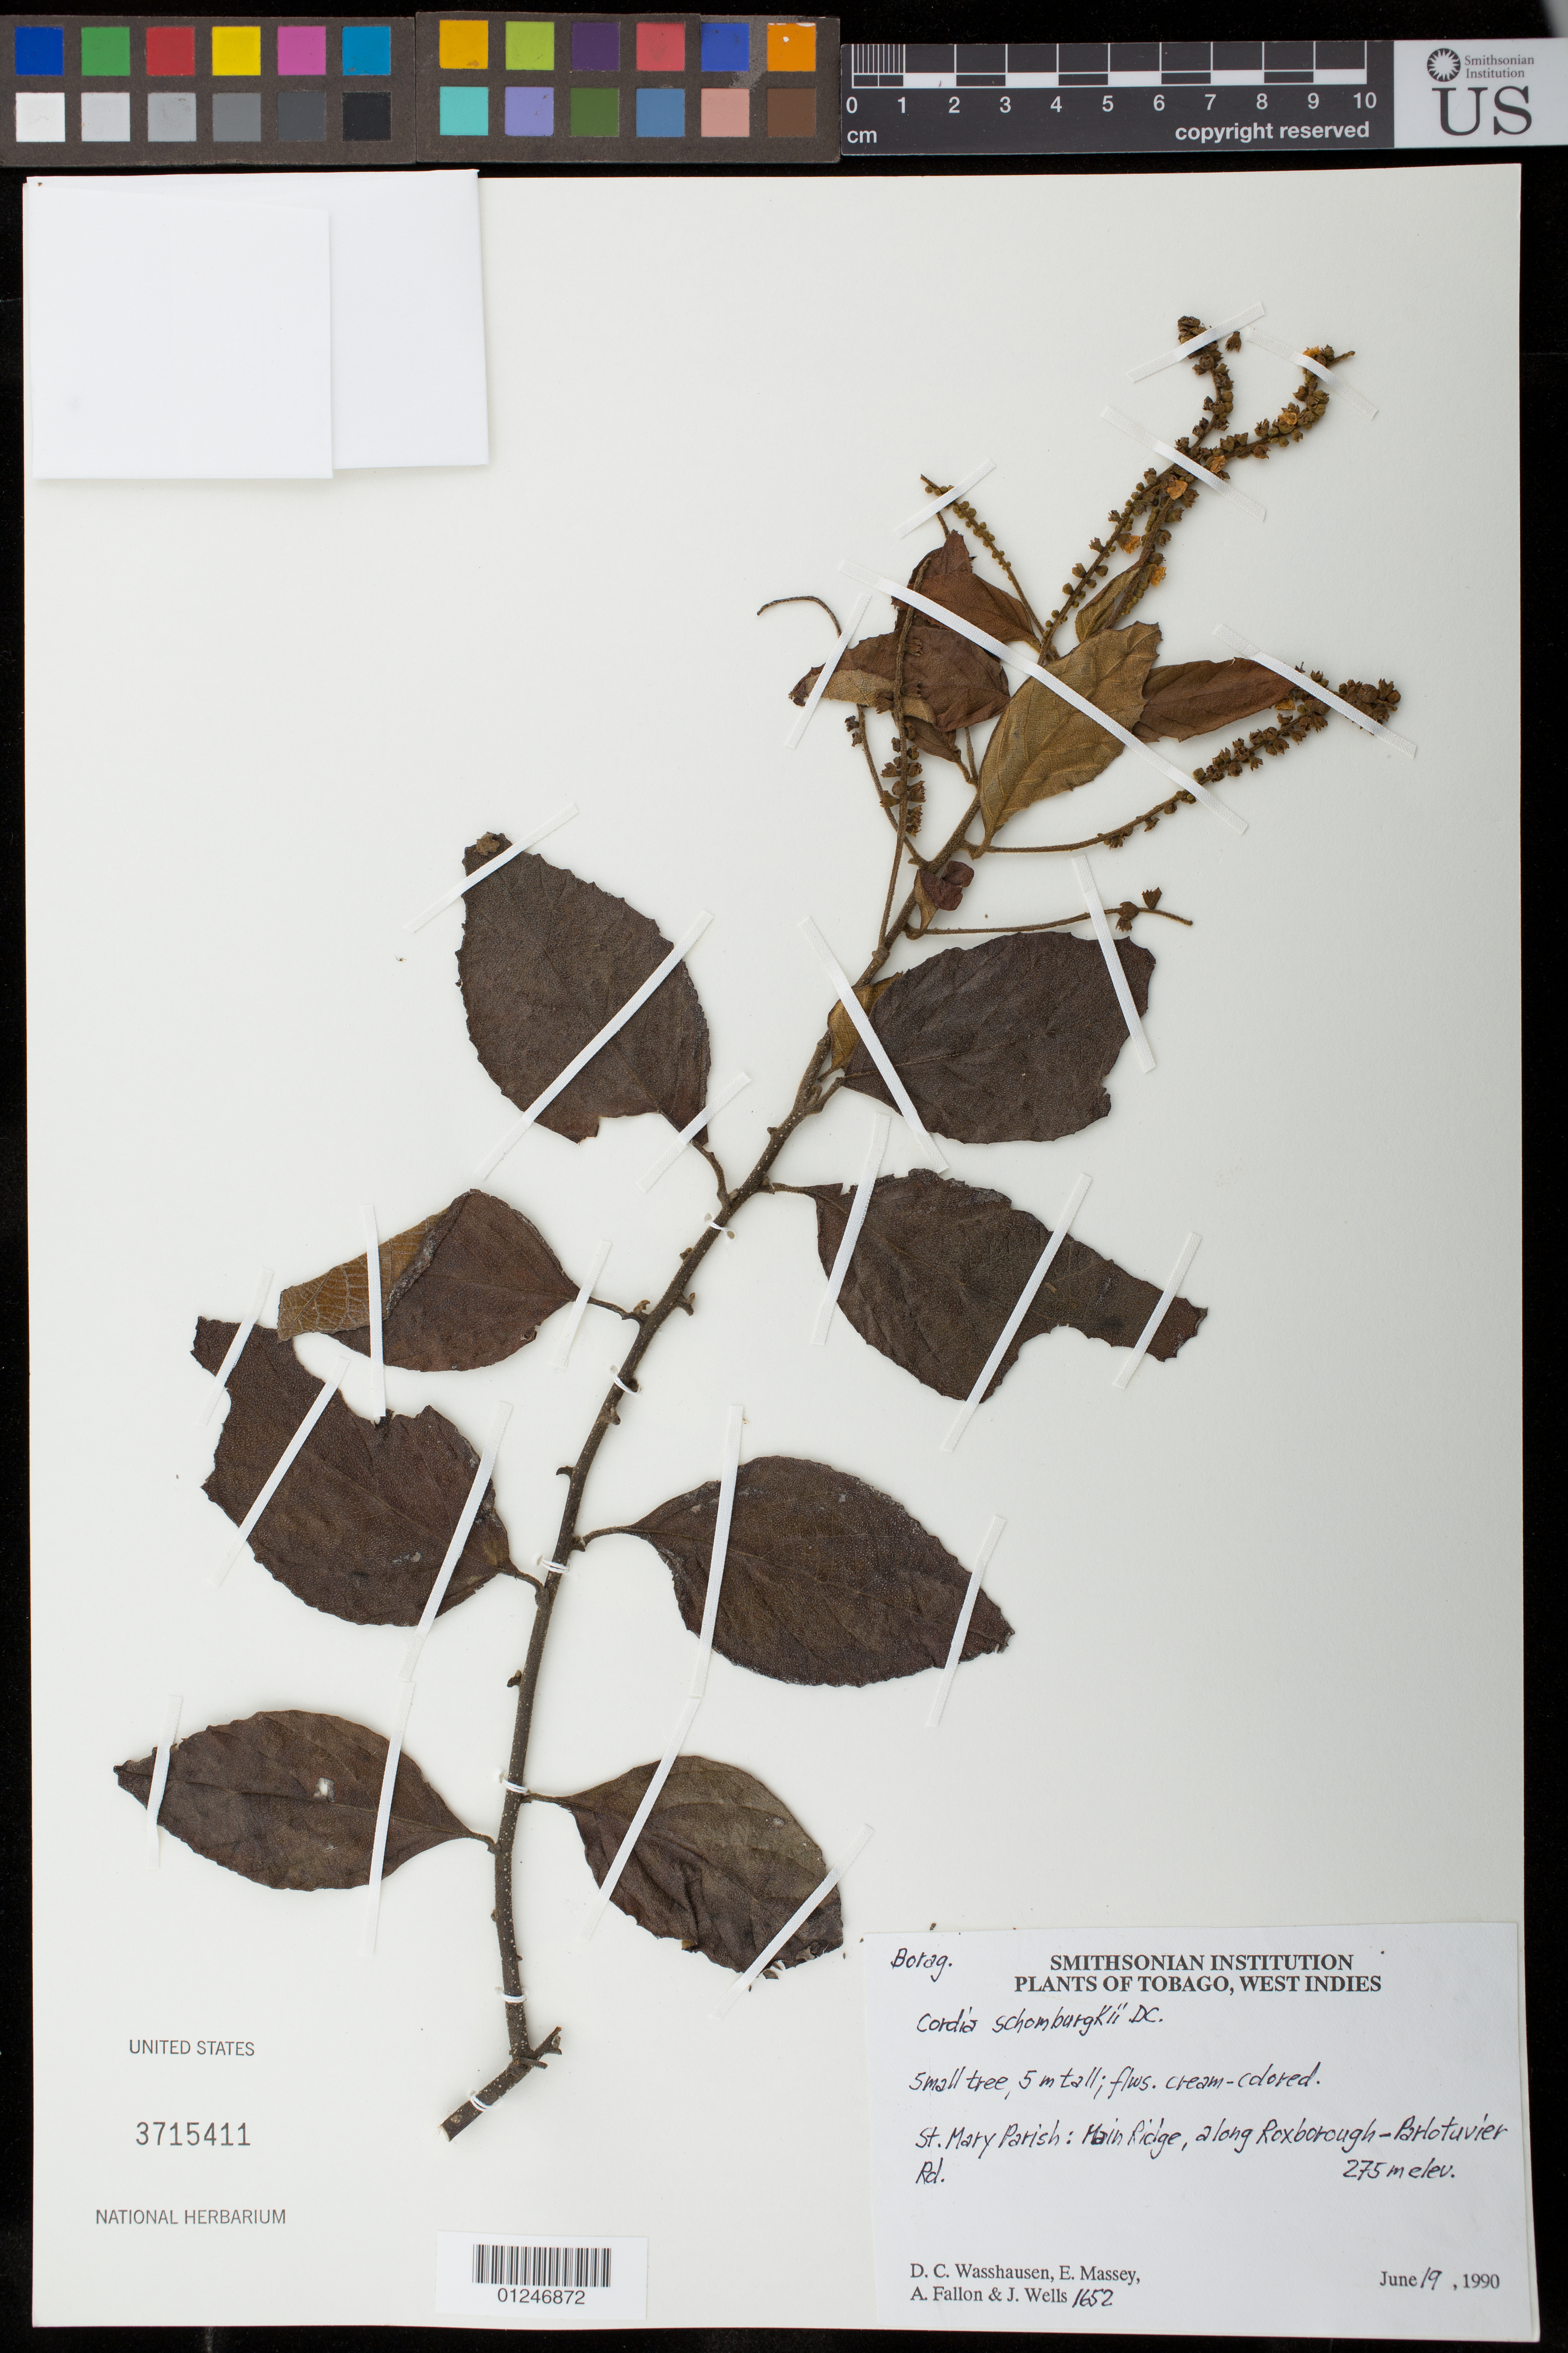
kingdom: Plantae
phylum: Tracheophyta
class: Magnoliopsida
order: Boraginales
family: Cordiaceae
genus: Varronia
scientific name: Varronia schomburgkii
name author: (DC.) Borhidi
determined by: Strong, Mark T., (BOT), Smithsonian Institution - National Museum of Natural History (UNITED STATES)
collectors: D. C. Wasshausen, E. Massey, A. Fallon & J. Wells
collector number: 1652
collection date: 1990-06-19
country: Trinidad and Tobago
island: Tobago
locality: St. Mary Parish: Main Ridge, along Roxborough-Parlotuvier Rd.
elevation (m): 275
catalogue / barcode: US 3715411